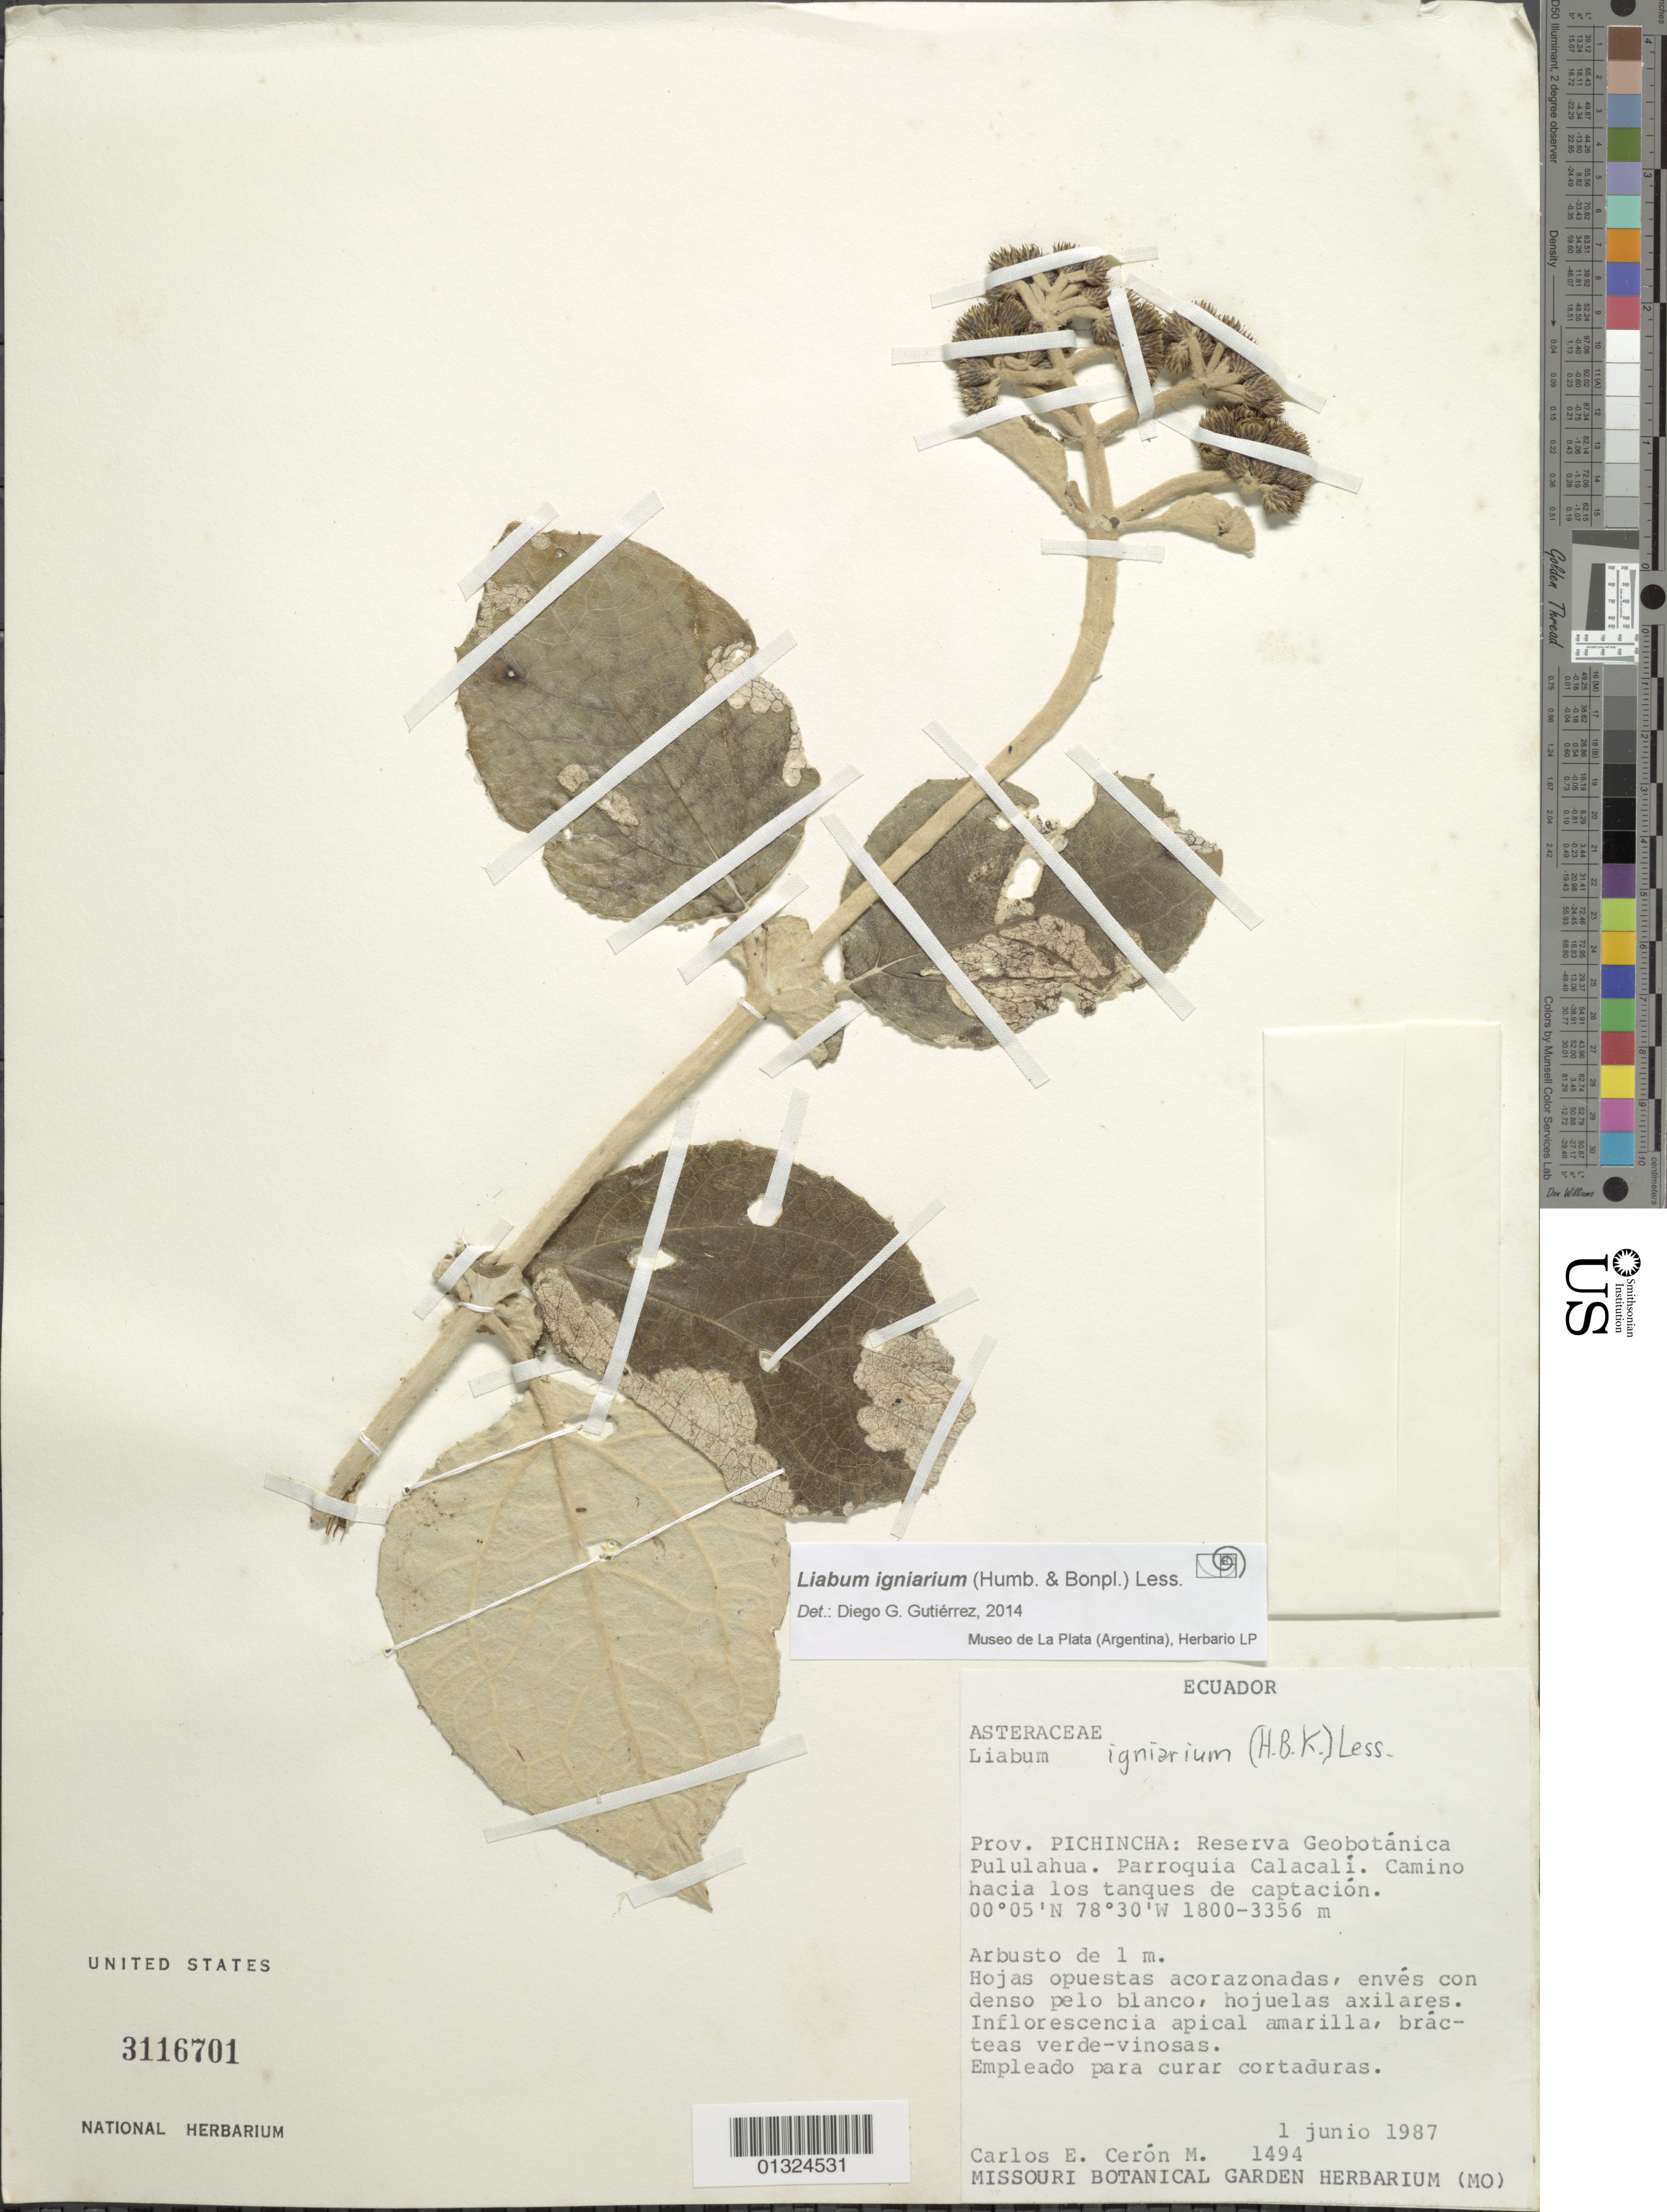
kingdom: Plantae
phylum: Tracheophyta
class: Magnoliopsida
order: Asterales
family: Asteraceae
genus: Liabum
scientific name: Liabum igniarium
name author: Less.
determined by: Gutierrez, D. G.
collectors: C. E. Cerón M.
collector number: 1494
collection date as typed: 01 Jun 1987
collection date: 1987-06-01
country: Ecuador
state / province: Pichincha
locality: Reserva Geobotanica Pululahua, Parroquia Calacali, road near Los Tanques de Captacion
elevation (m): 1800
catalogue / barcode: US 3116701